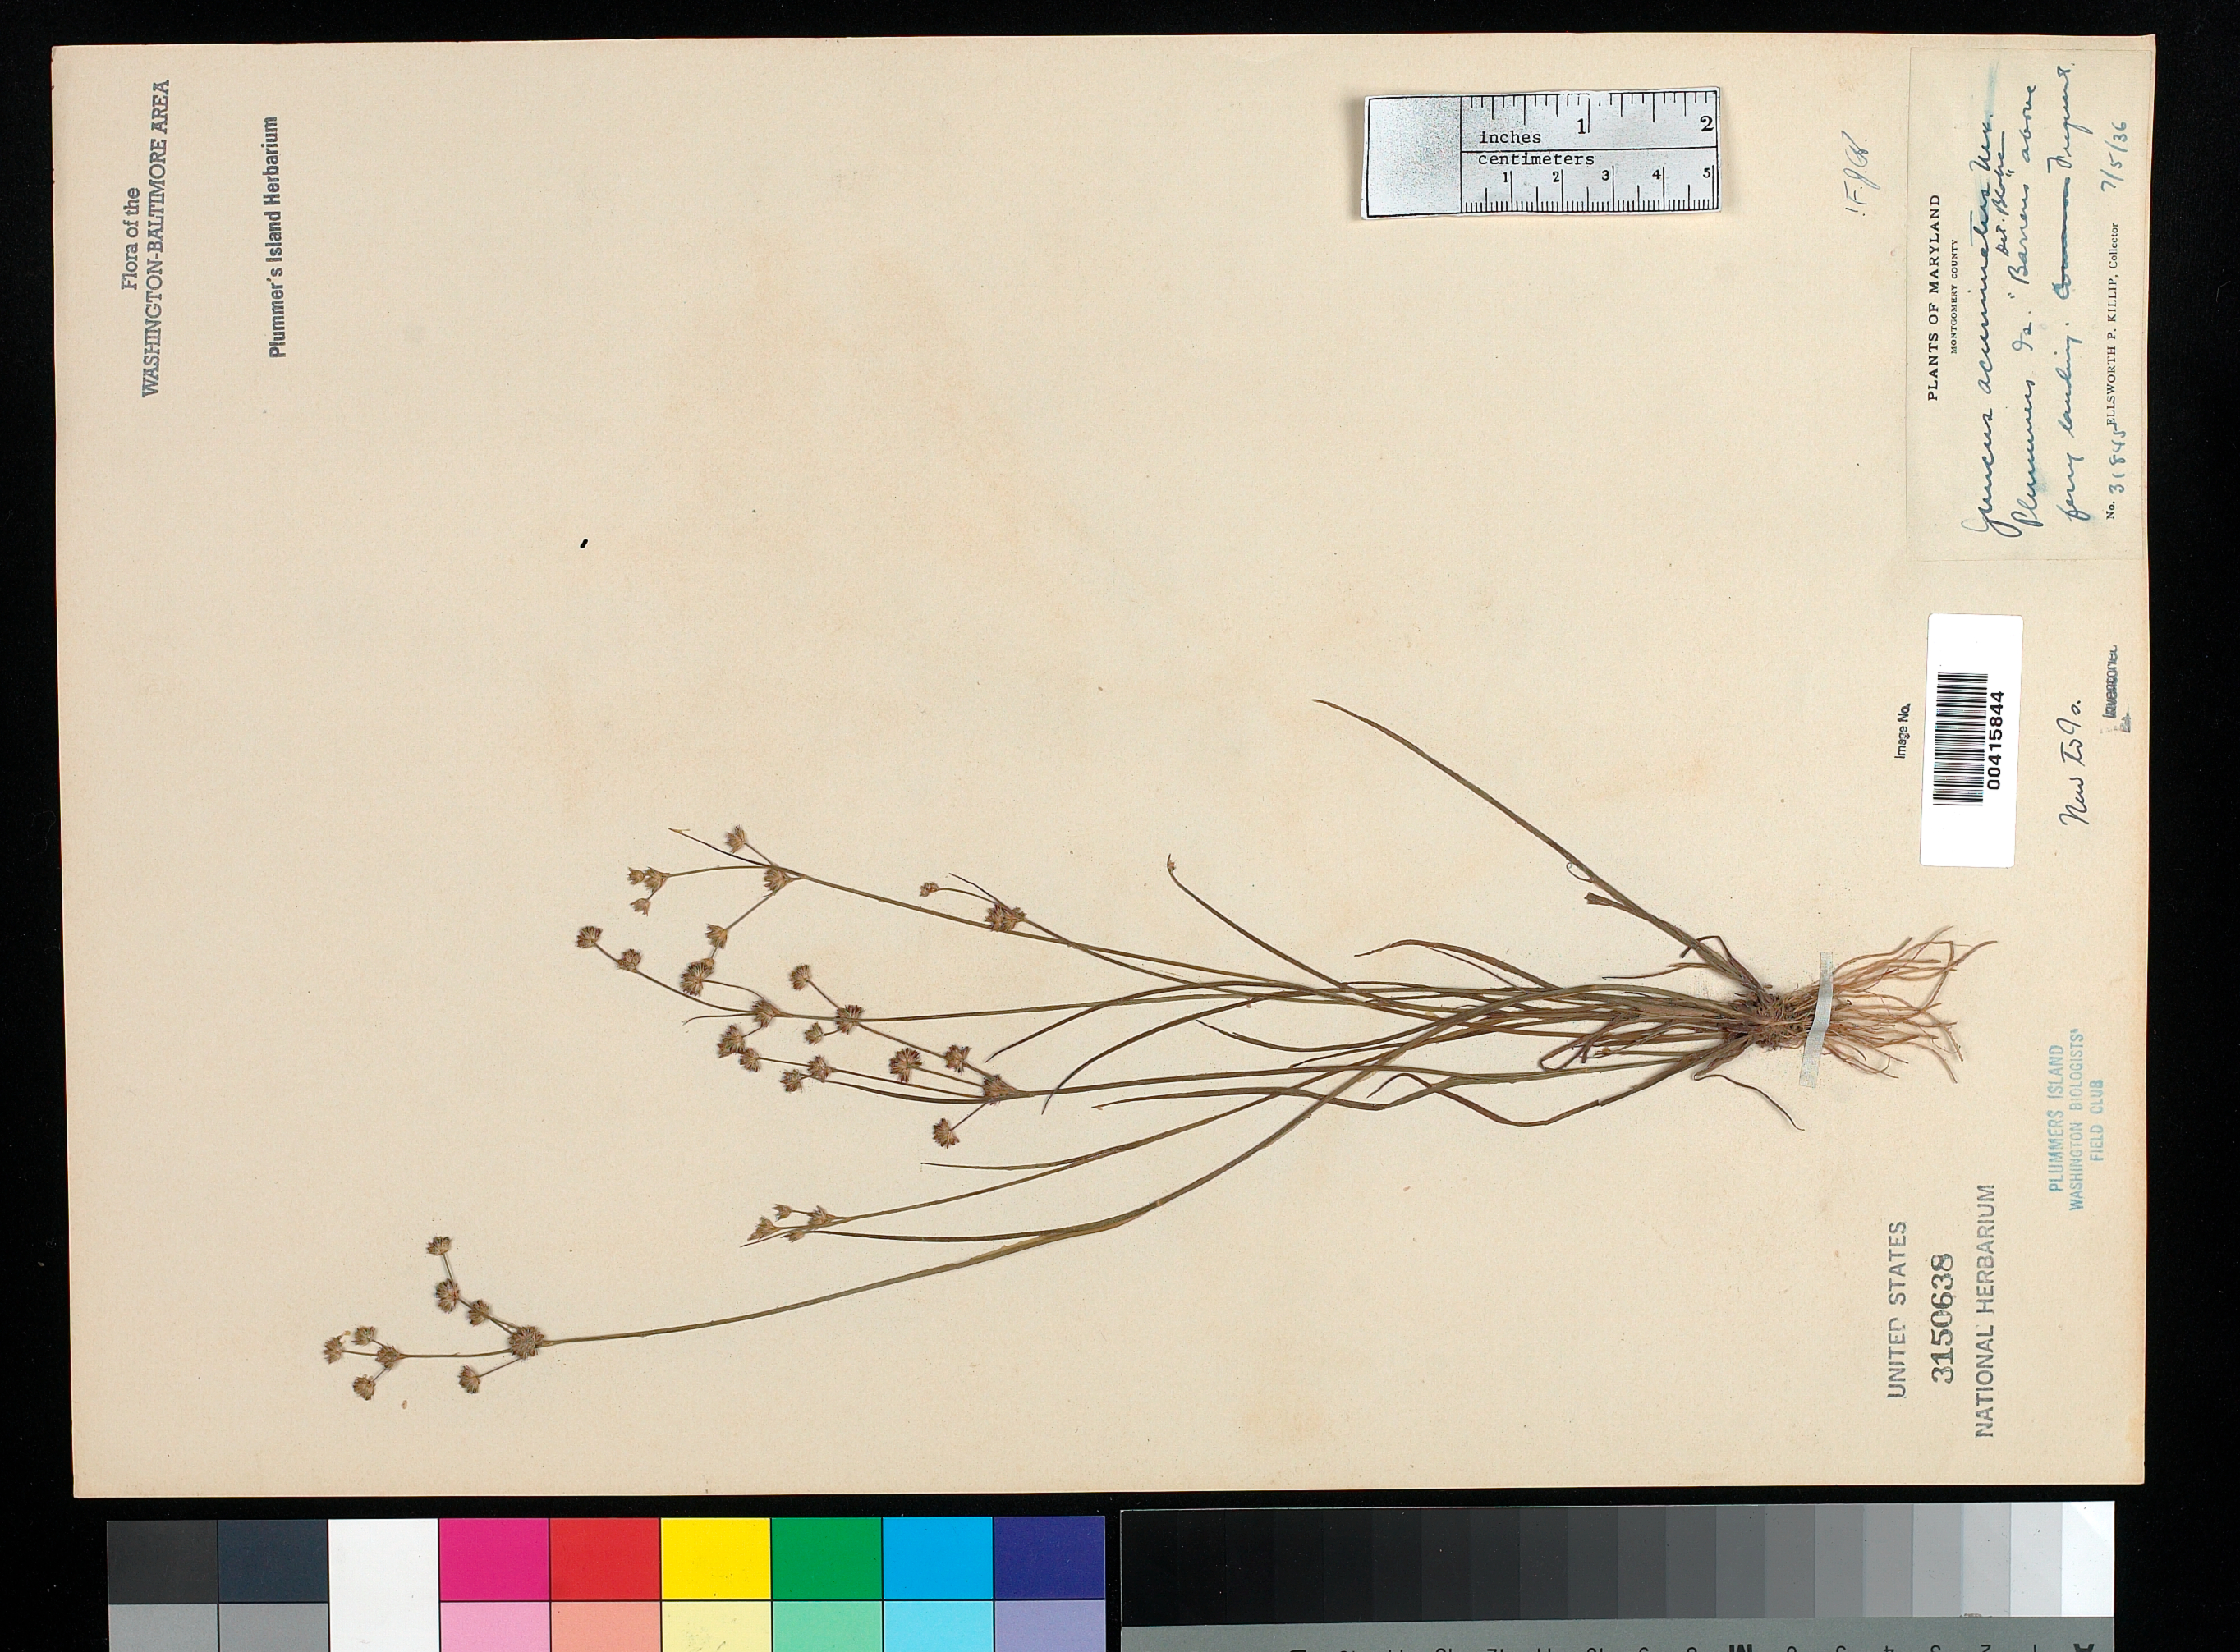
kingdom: Plantae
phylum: Tracheophyta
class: Liliopsida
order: Poales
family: Juncaceae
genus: Juncus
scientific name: Juncus acuminatus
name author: Michx.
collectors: E. P. Killip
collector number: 31845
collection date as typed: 05 Jul 1936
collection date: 1936-07-05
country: United States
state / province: Maryland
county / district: Montgomery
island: Plummers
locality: Plummer's Island; "barrens" above Ferry Landing C. & O. Canal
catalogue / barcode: US 3150638